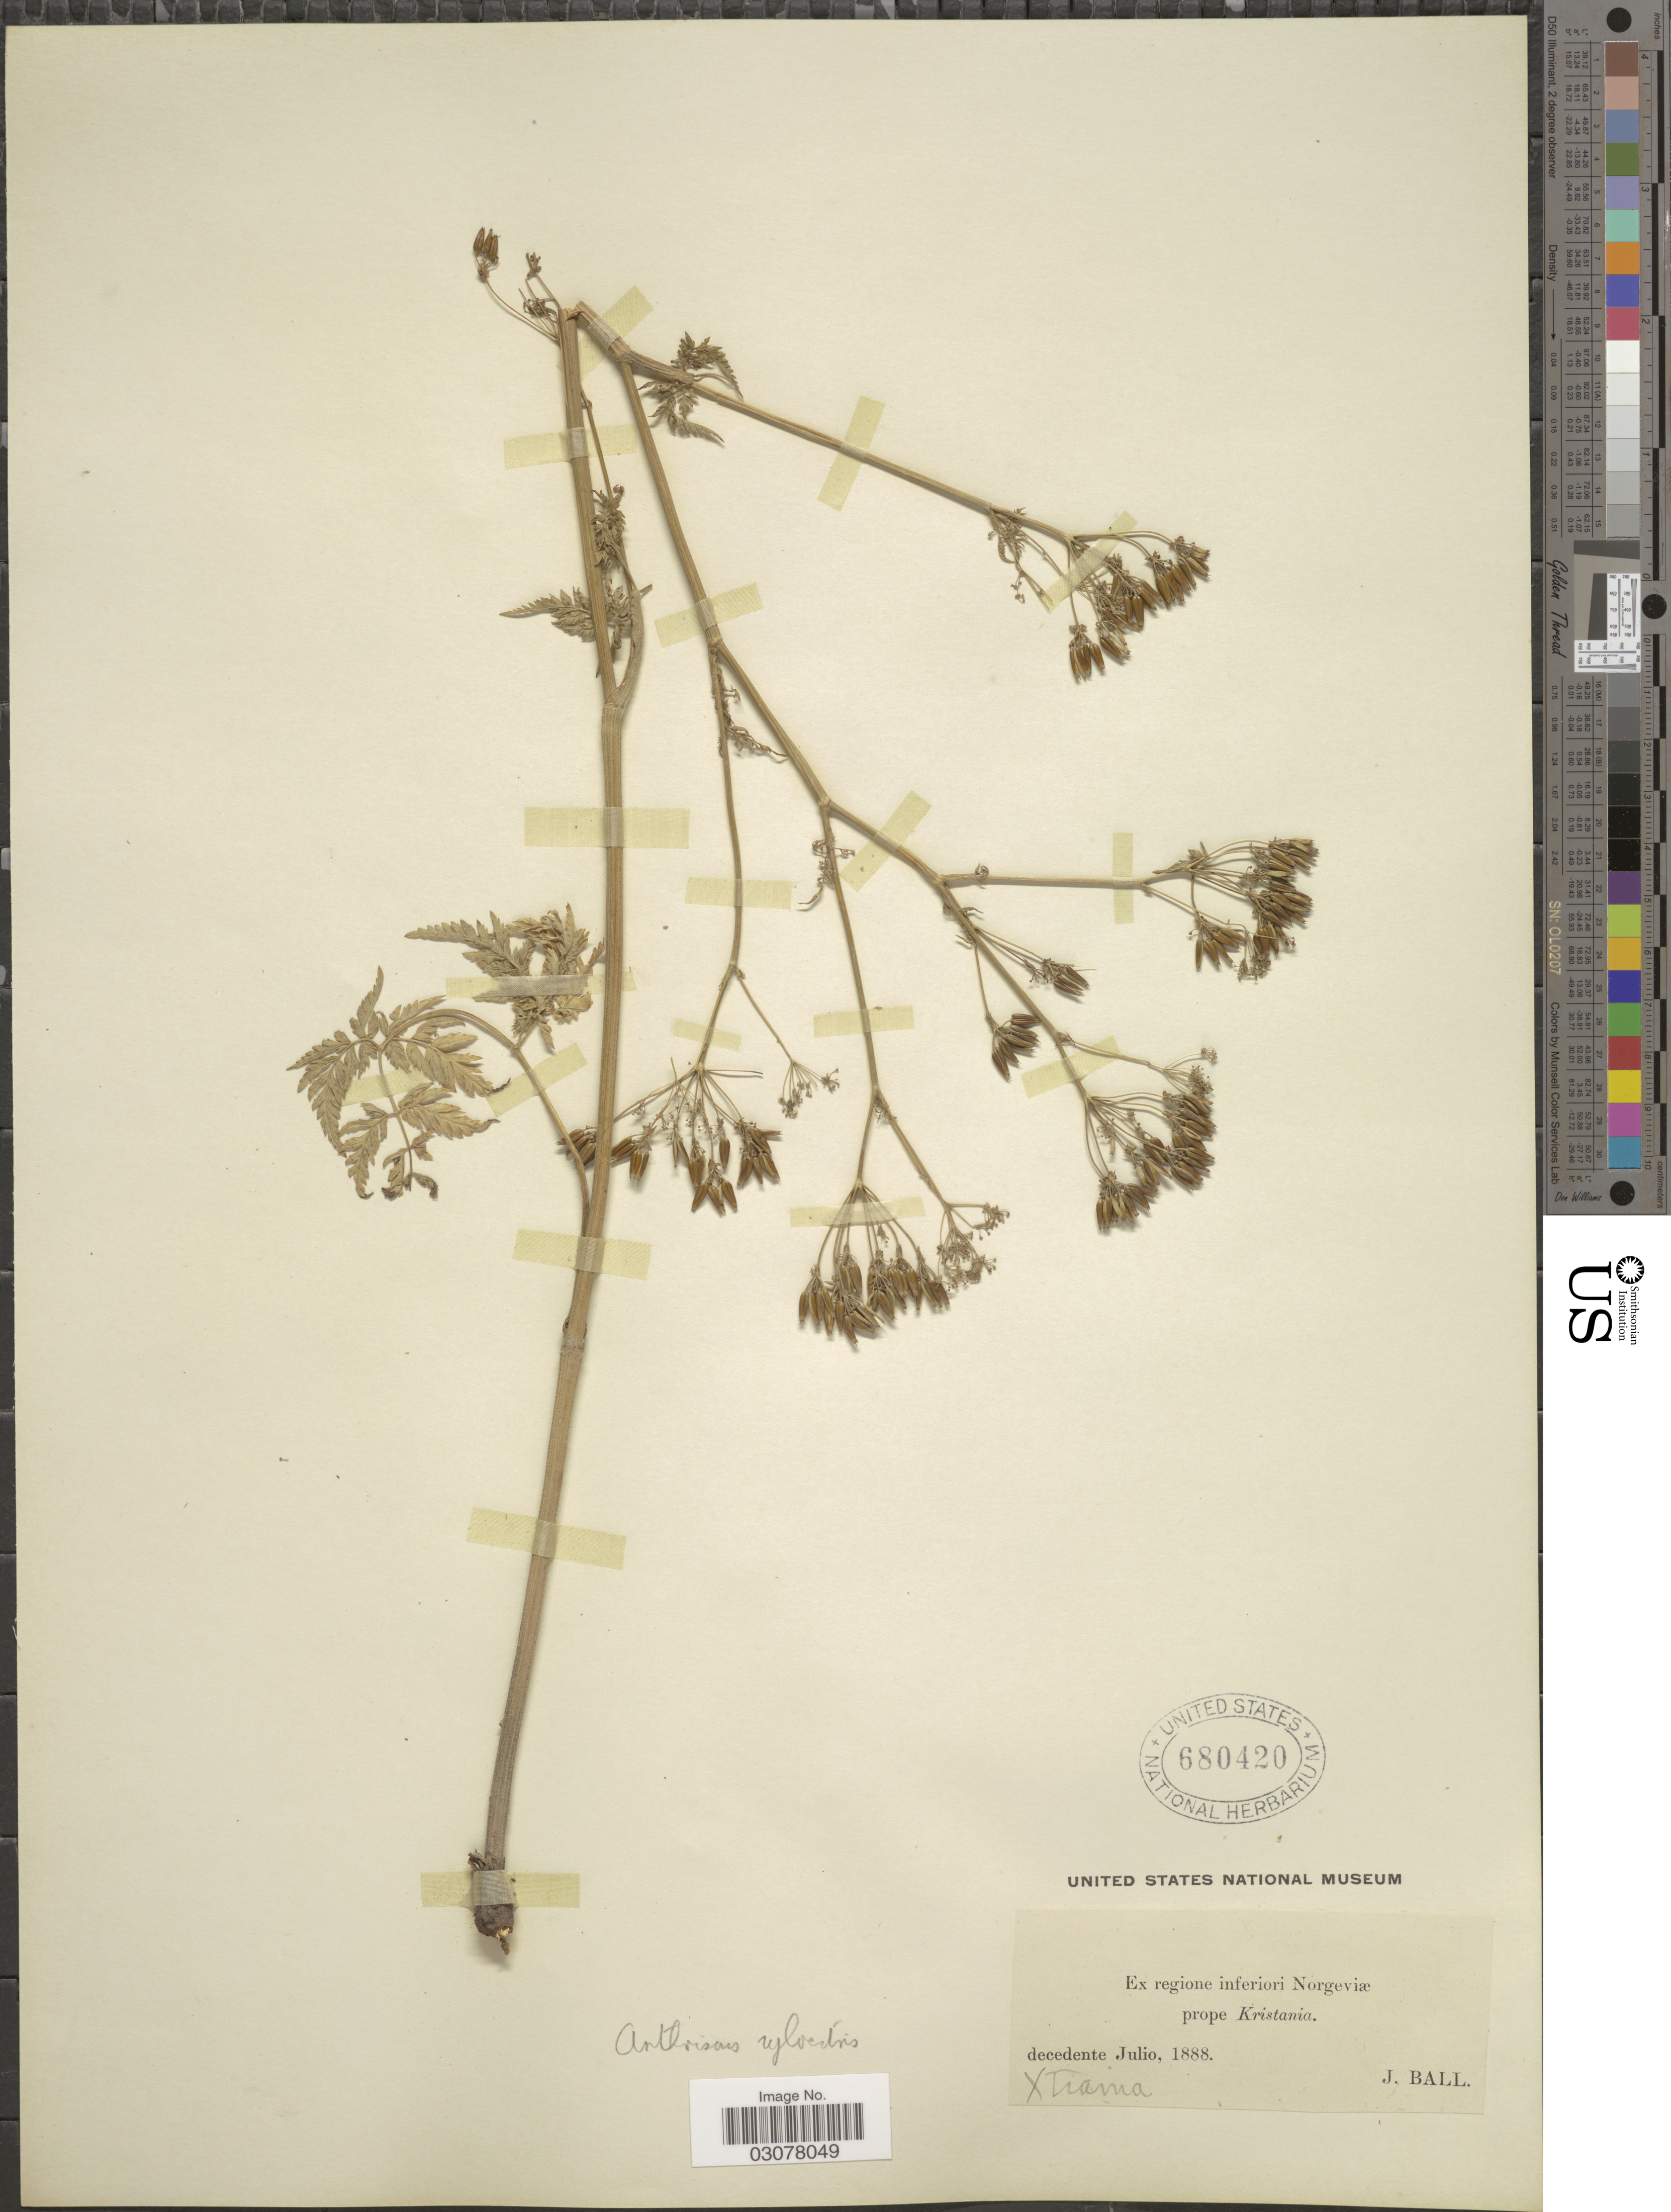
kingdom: Plantae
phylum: Tracheophyta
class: Magnoliopsida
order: Apiales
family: Apiaceae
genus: Anthriscus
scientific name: Anthriscus sylvestris subsp. sylvestris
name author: (L.) Hoffm.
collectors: J. Ball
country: Norway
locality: Ex regione inferiori Norvegiæ prope Kristania.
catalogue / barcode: US 680420